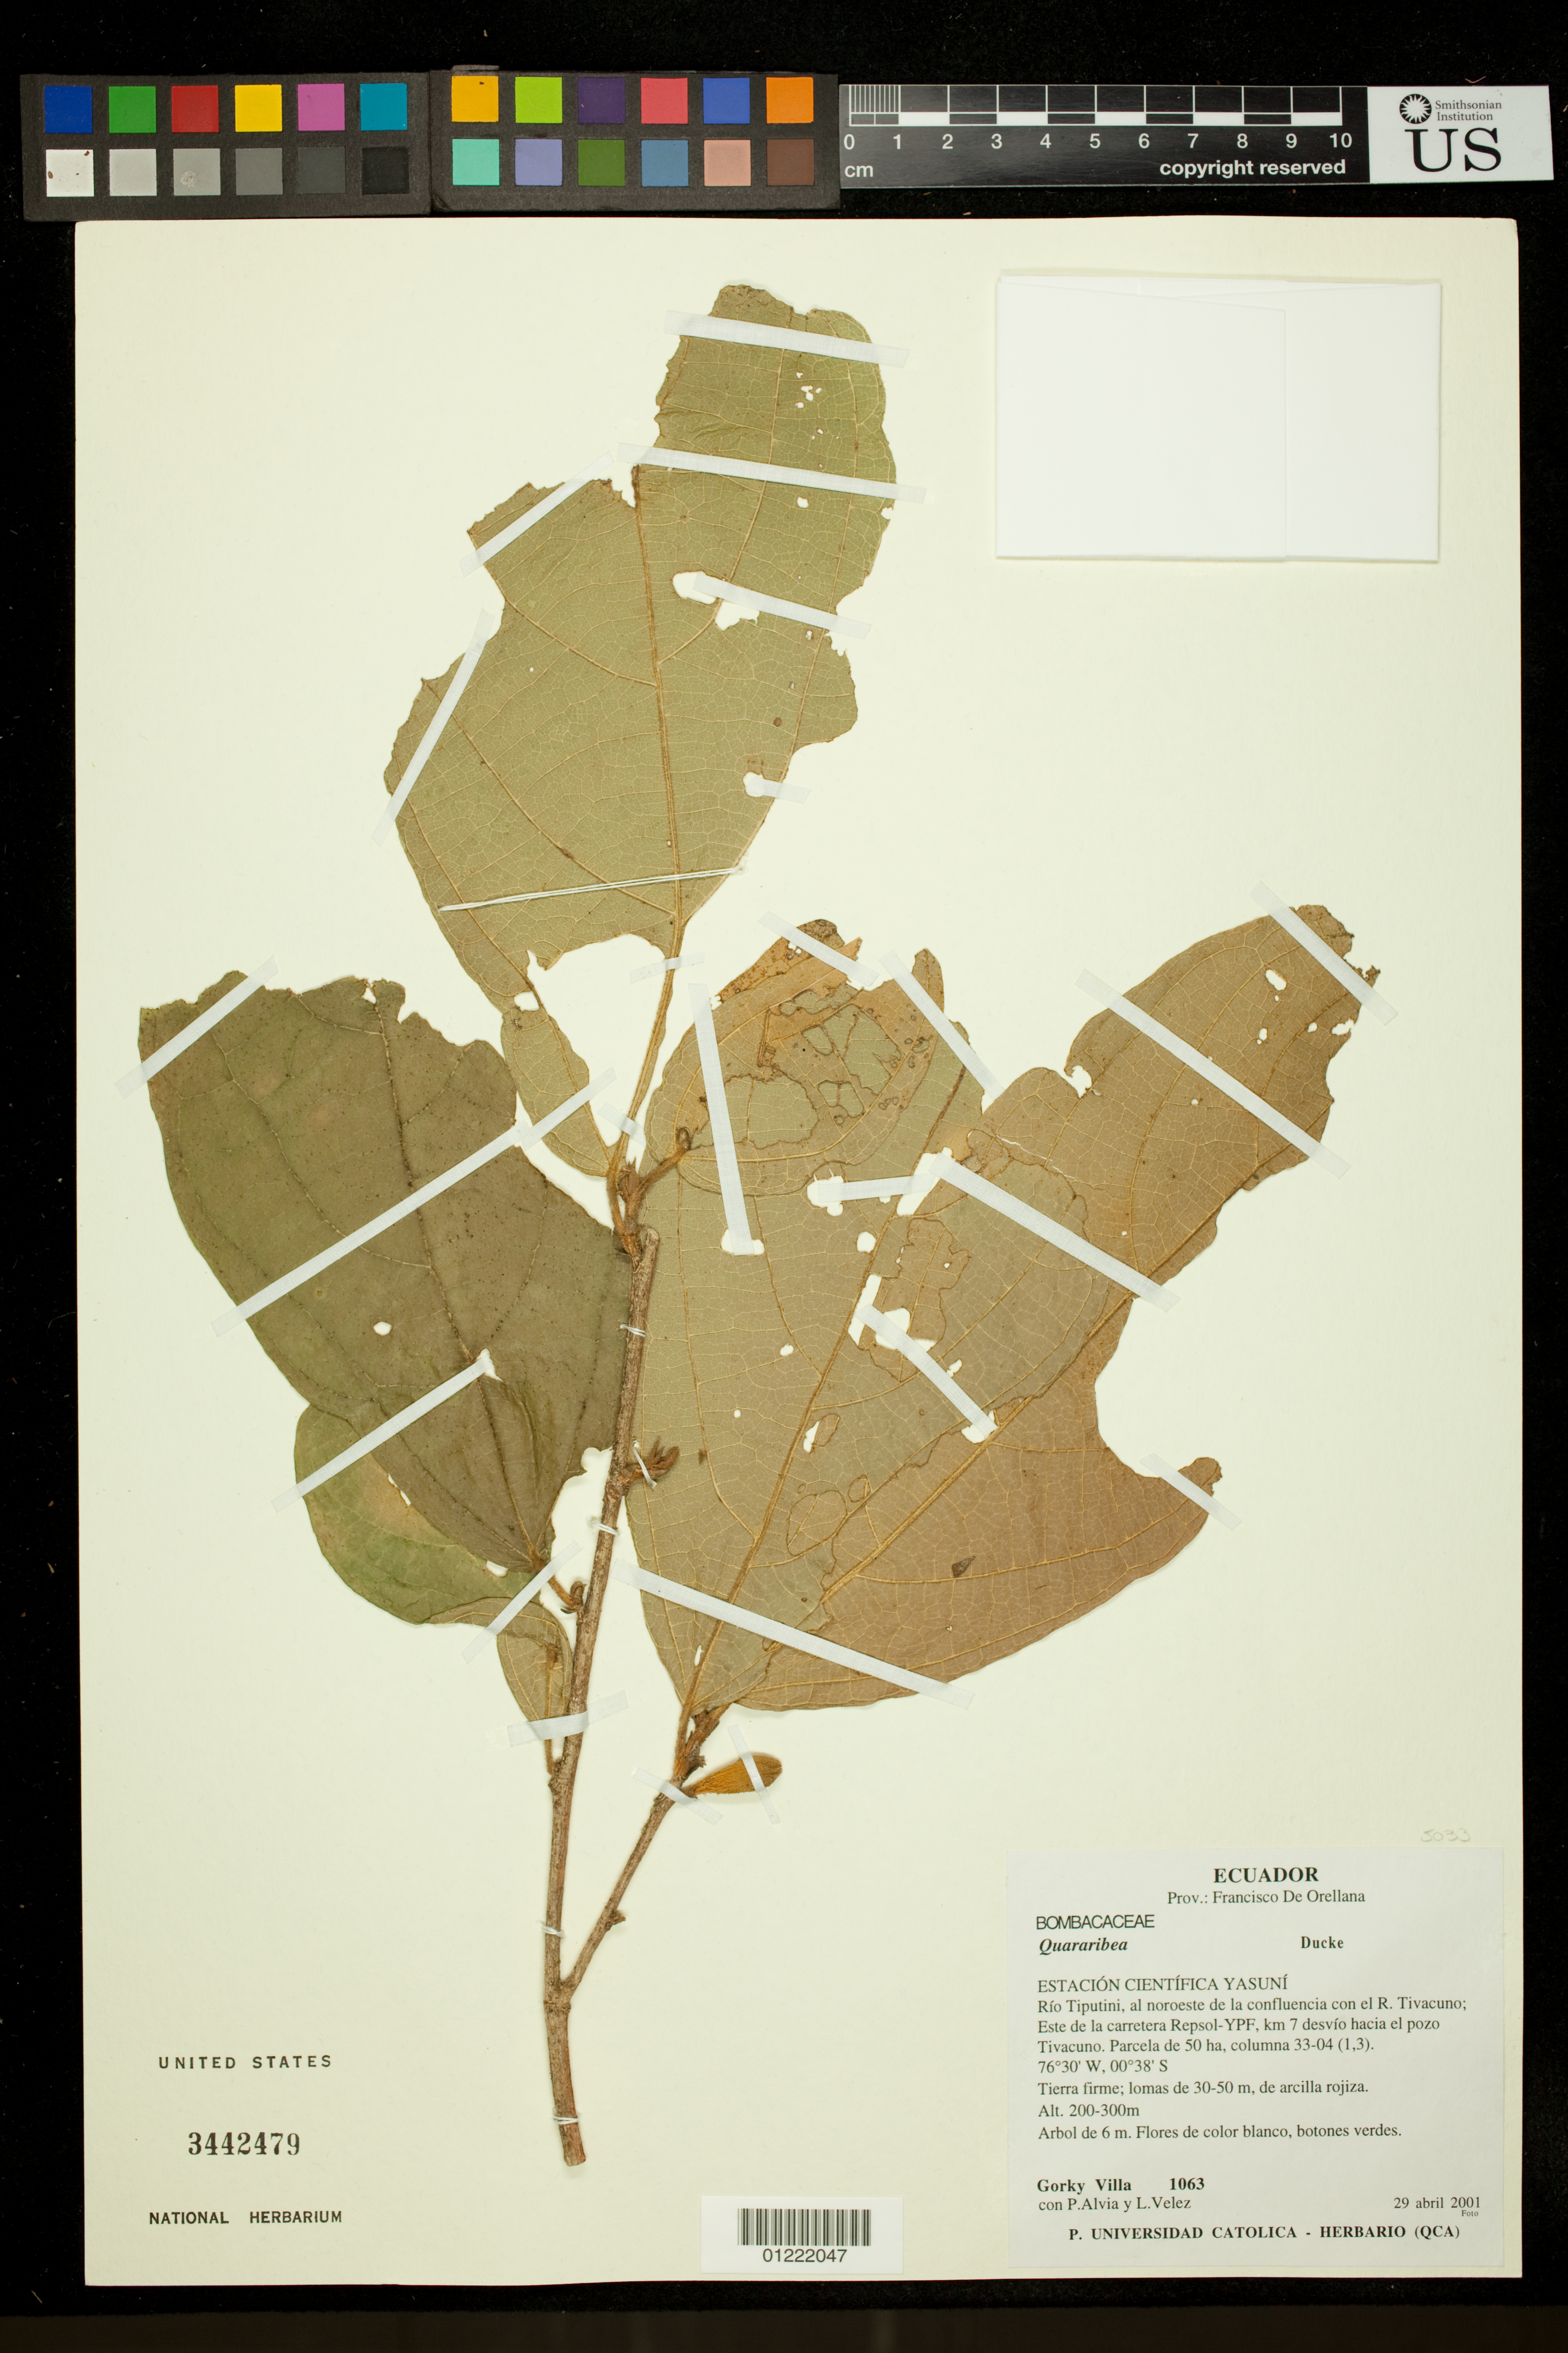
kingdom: Plantae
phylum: Tracheophyta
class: Magnoliopsida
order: Malvales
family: Malvaceae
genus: Quararibea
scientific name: Quararibea sp.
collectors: G. Villa, P. Alvia & L. Velez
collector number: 1063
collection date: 2001-04-29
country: Ecuador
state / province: Orellana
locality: Prov.: Francisco De Orellana. Estacion Cientifica Yasuni. Rio Tiputini, al noroeste de la confluencia con el R. Tivacuno; Este de la carretera Repsol-YPF, km 7 desvio hacia el pozo Tivacuno. Parcela de 50 ha, columna 33-04 (1,3). .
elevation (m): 200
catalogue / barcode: US 3442479